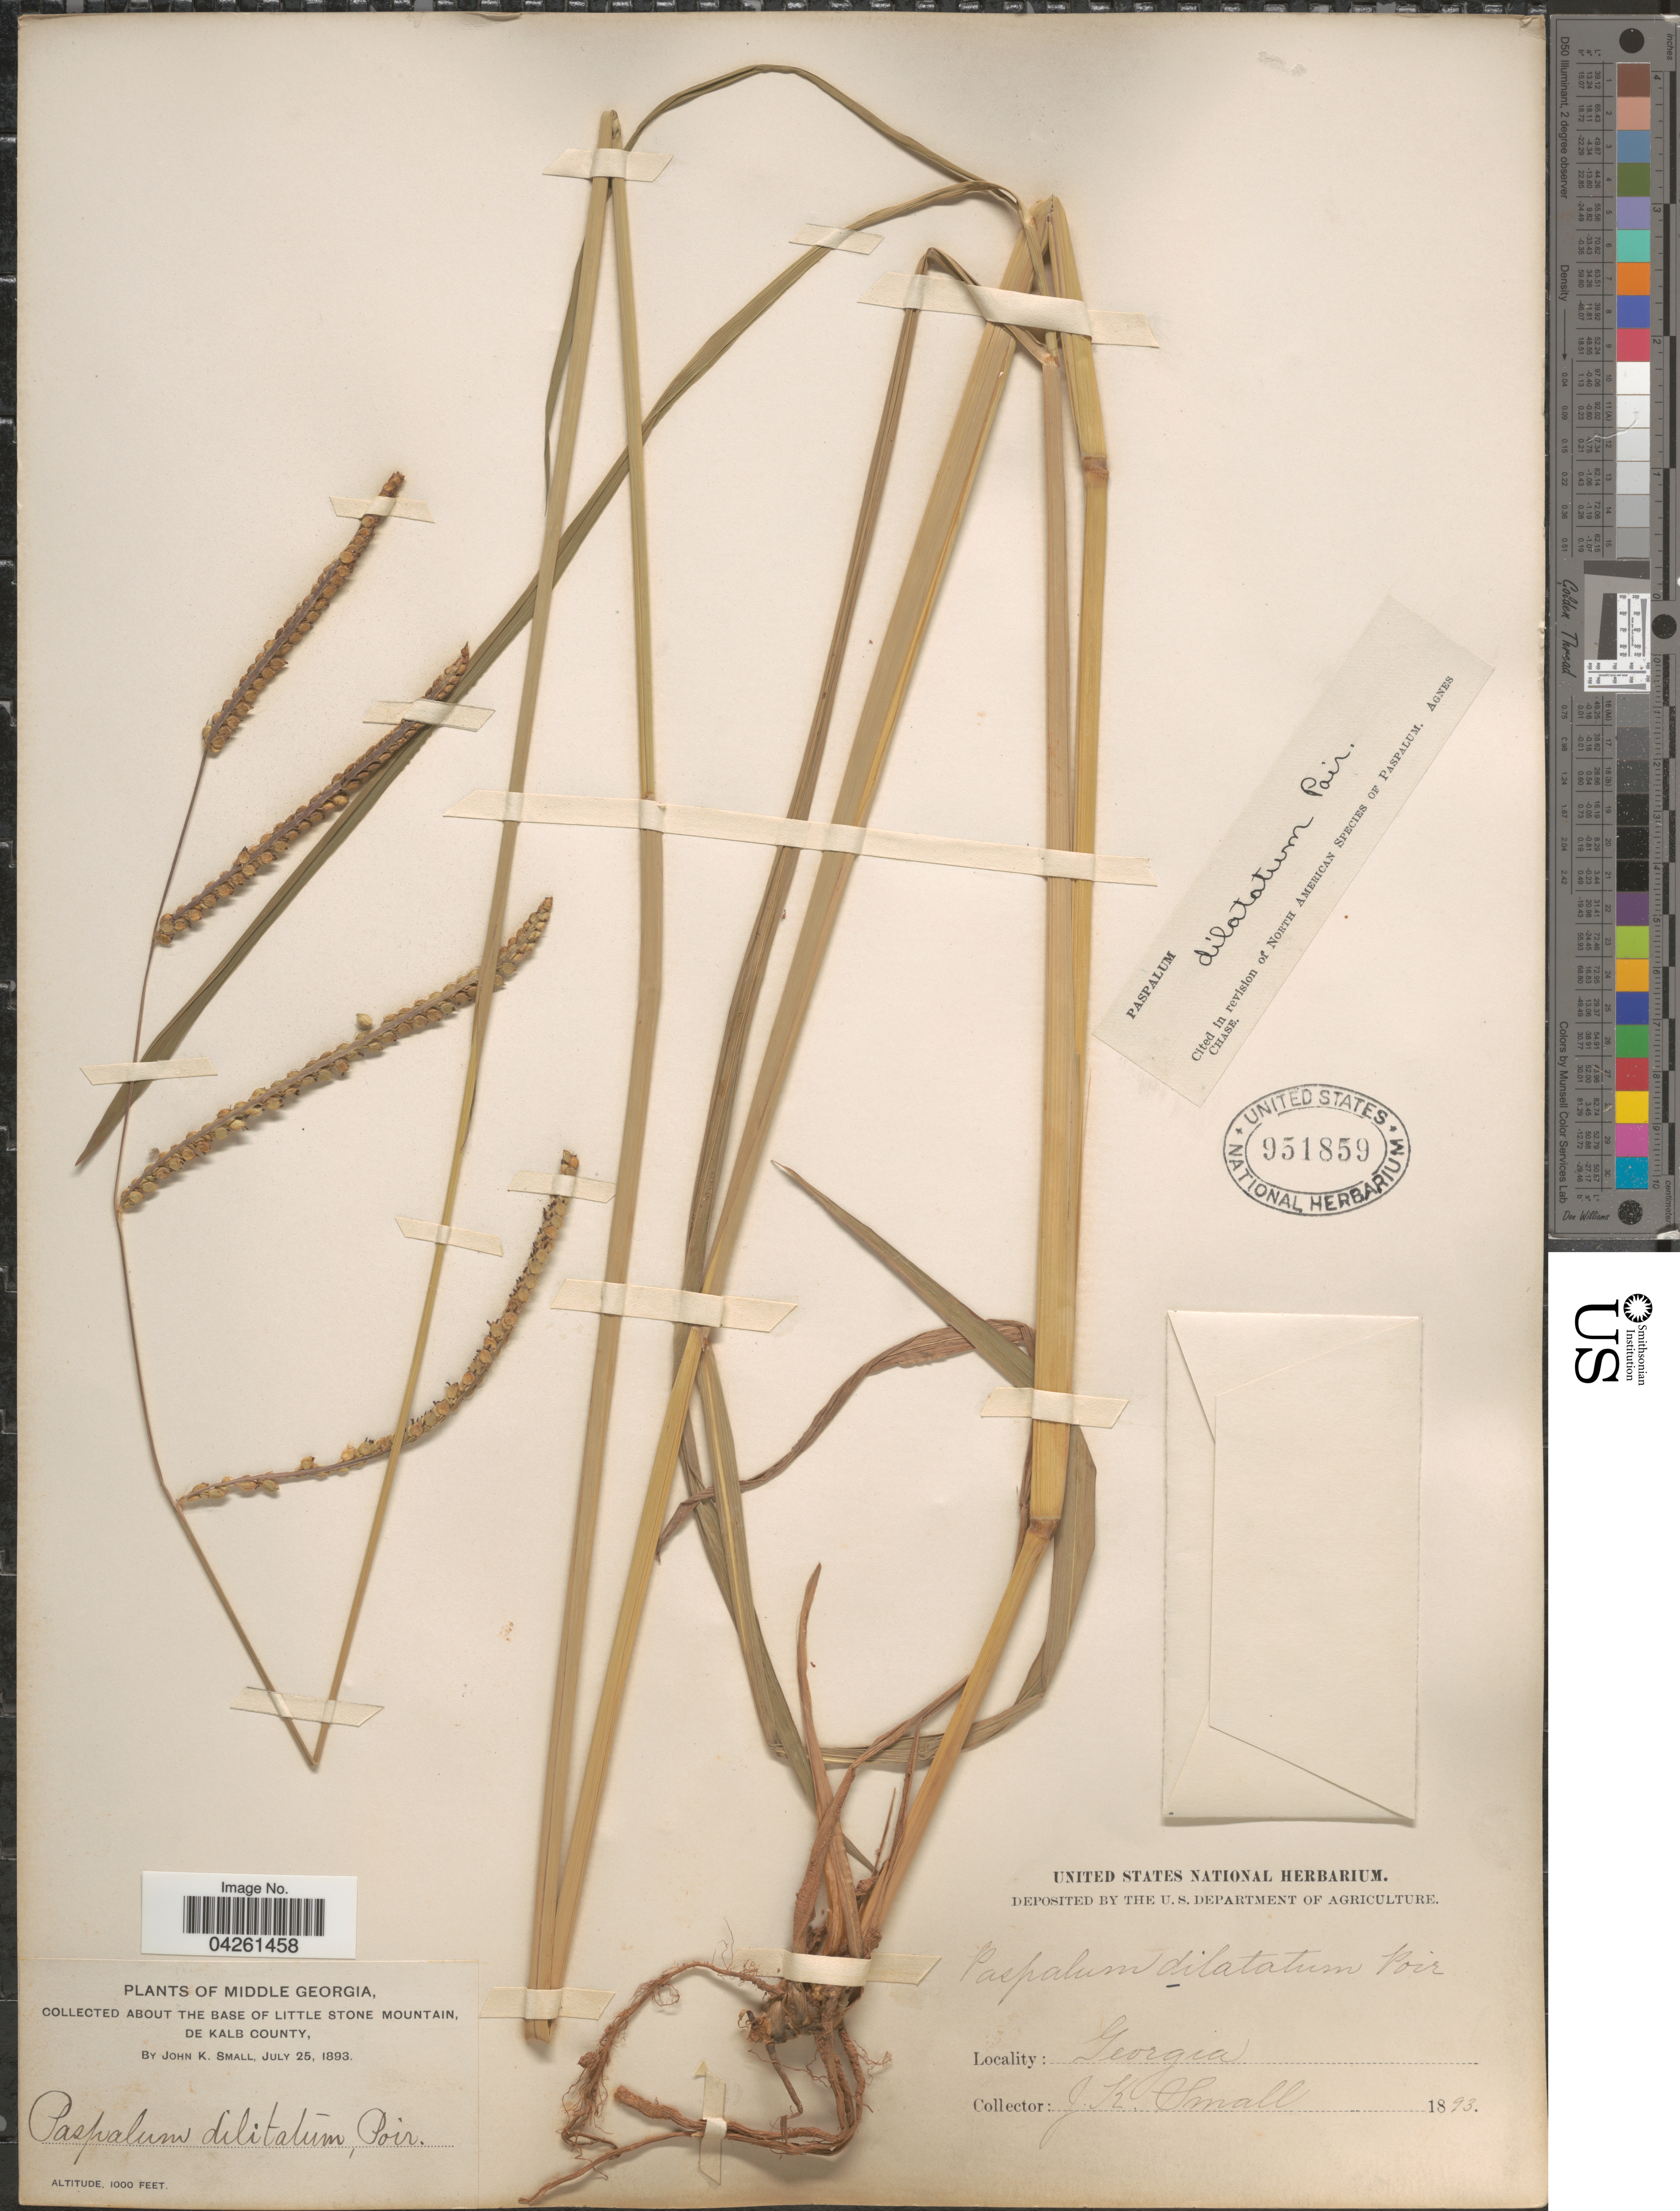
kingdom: Plantae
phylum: Tracheophyta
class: Liliopsida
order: Poales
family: Poaceae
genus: Paspalum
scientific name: Paspalum dilatatum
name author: Poir.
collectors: J. K. Small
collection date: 1893-07-25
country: United States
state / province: Georgia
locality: Middle Georgia. About the base of Little Stone Mountain, De Kalb County.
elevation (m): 305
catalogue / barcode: US 951859